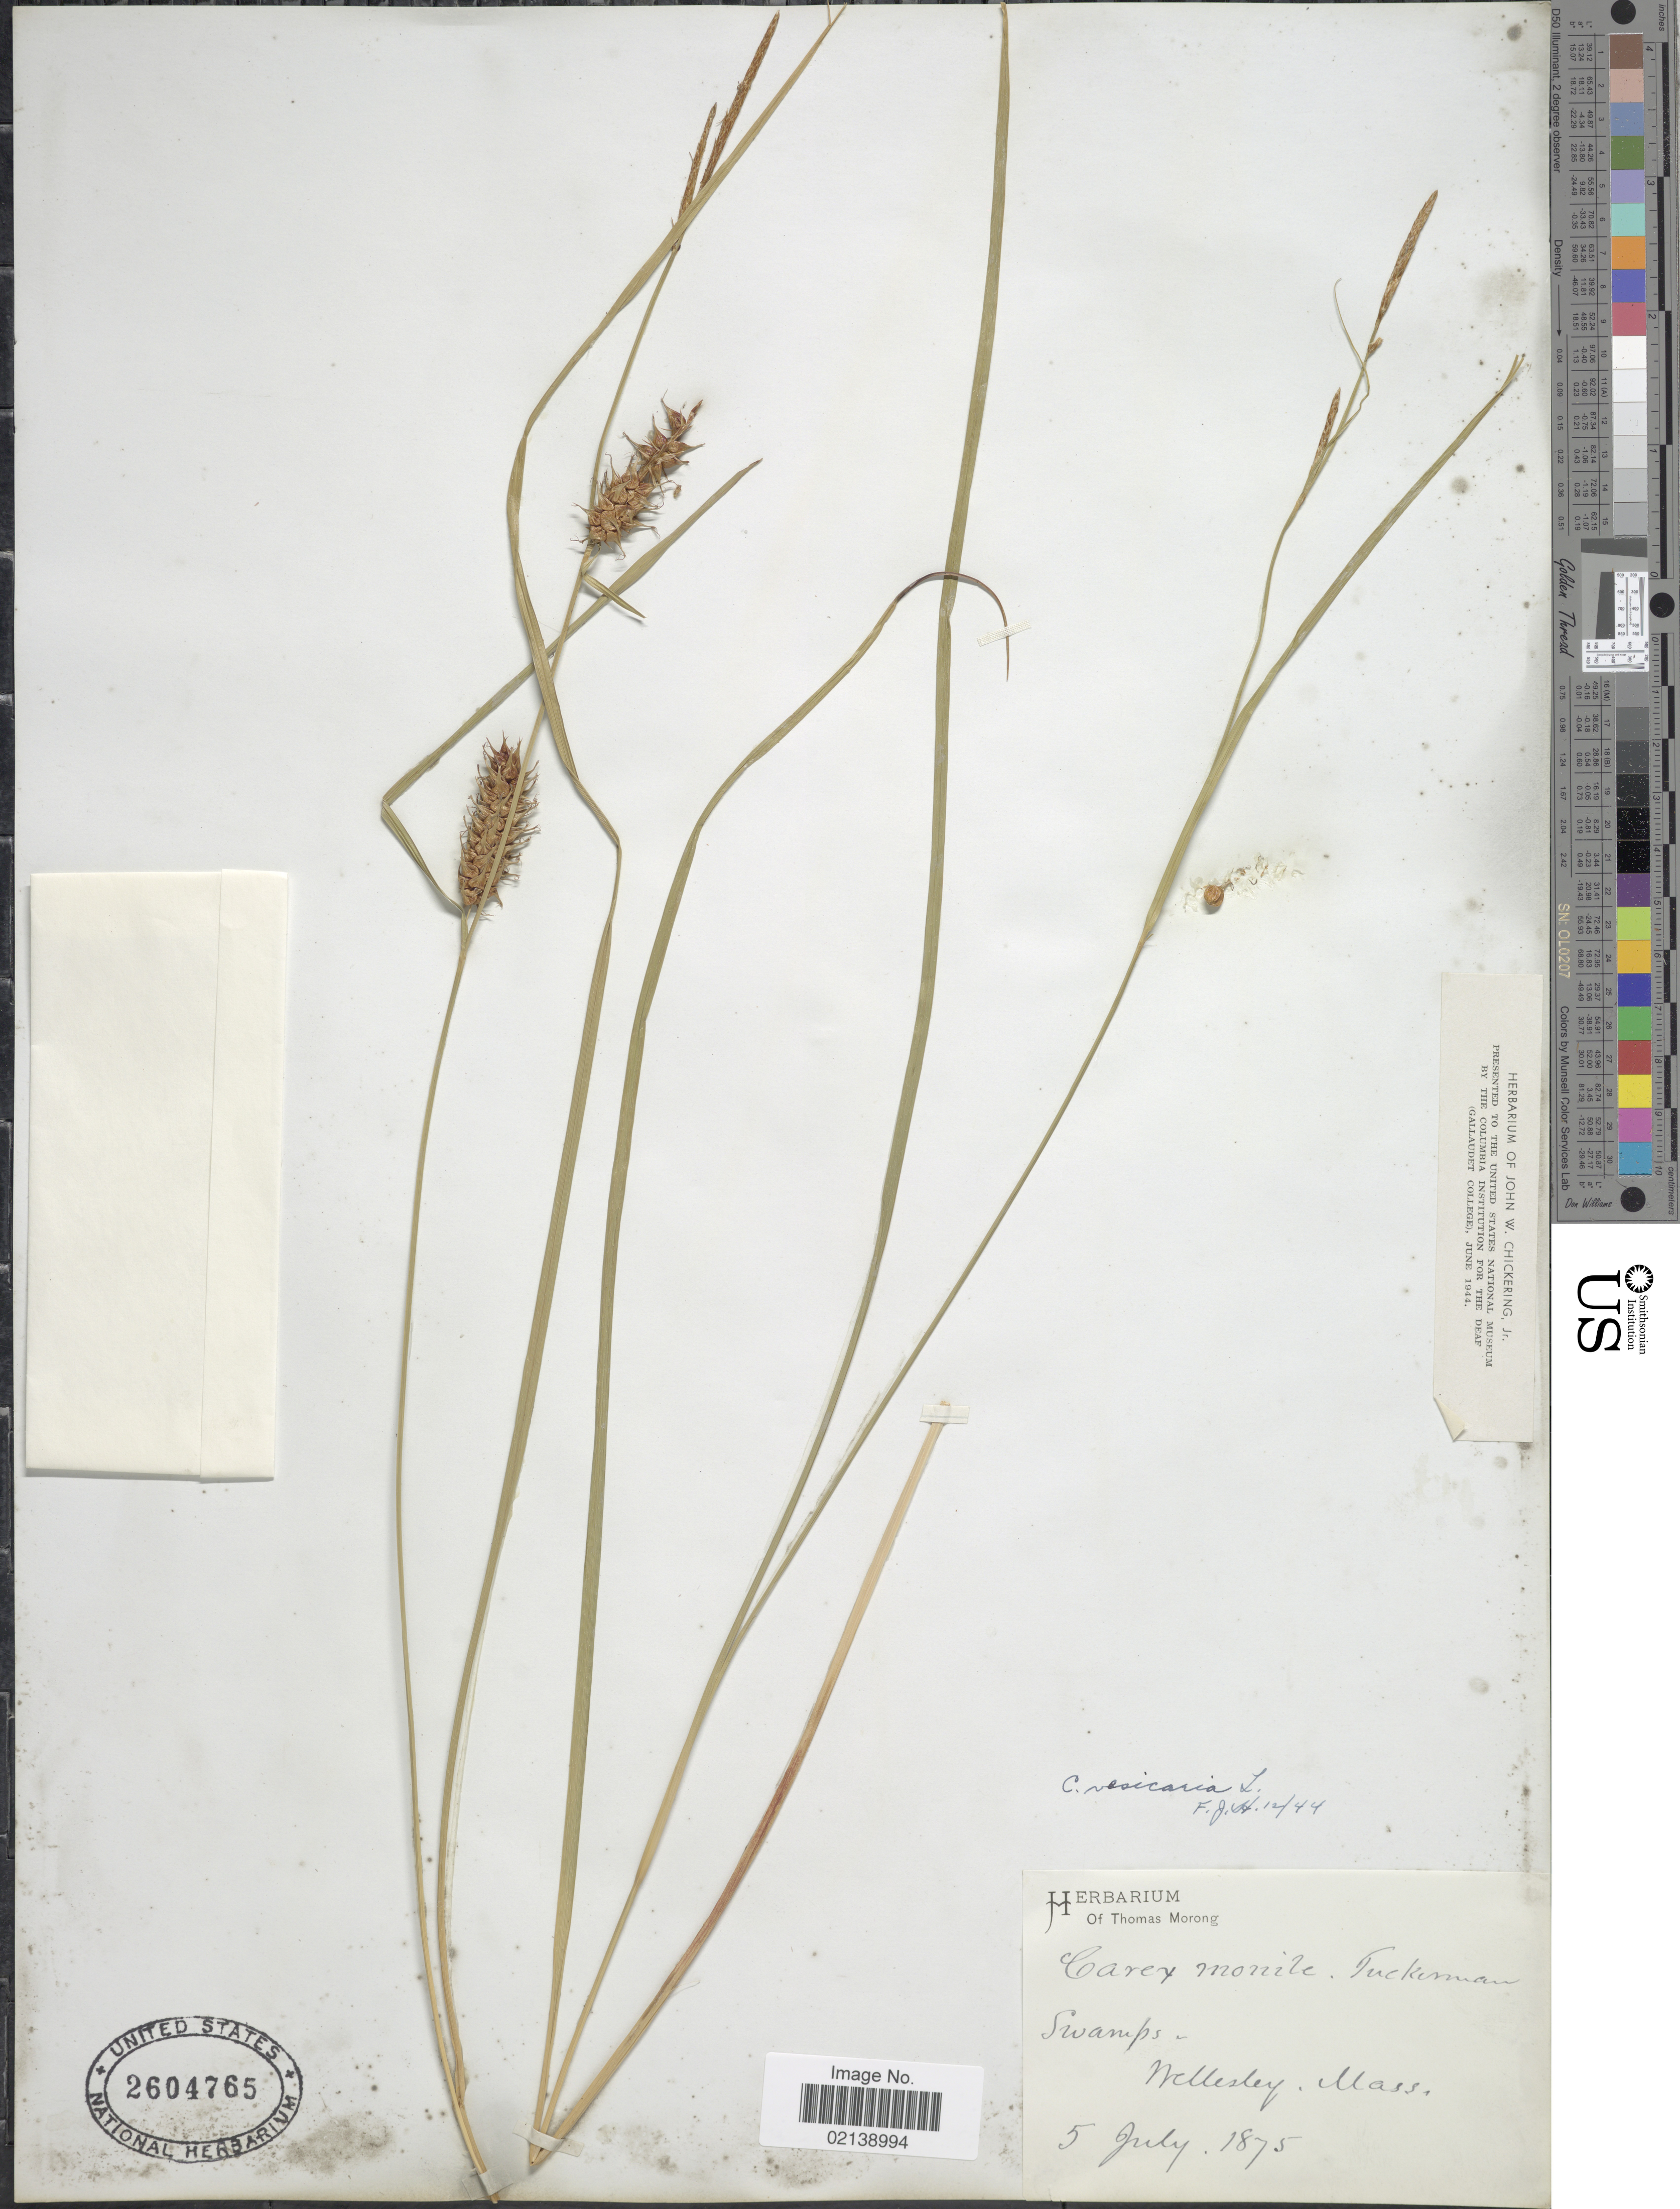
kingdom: Plantae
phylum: Tracheophyta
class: Liliopsida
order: Poales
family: Cyperaceae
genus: Carex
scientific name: Carex vesicaria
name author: L.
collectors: ex Herb. T. Morong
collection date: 1875-07-05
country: United States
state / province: Massachusetts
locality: Swamps, Wellesley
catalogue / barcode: US 2604765